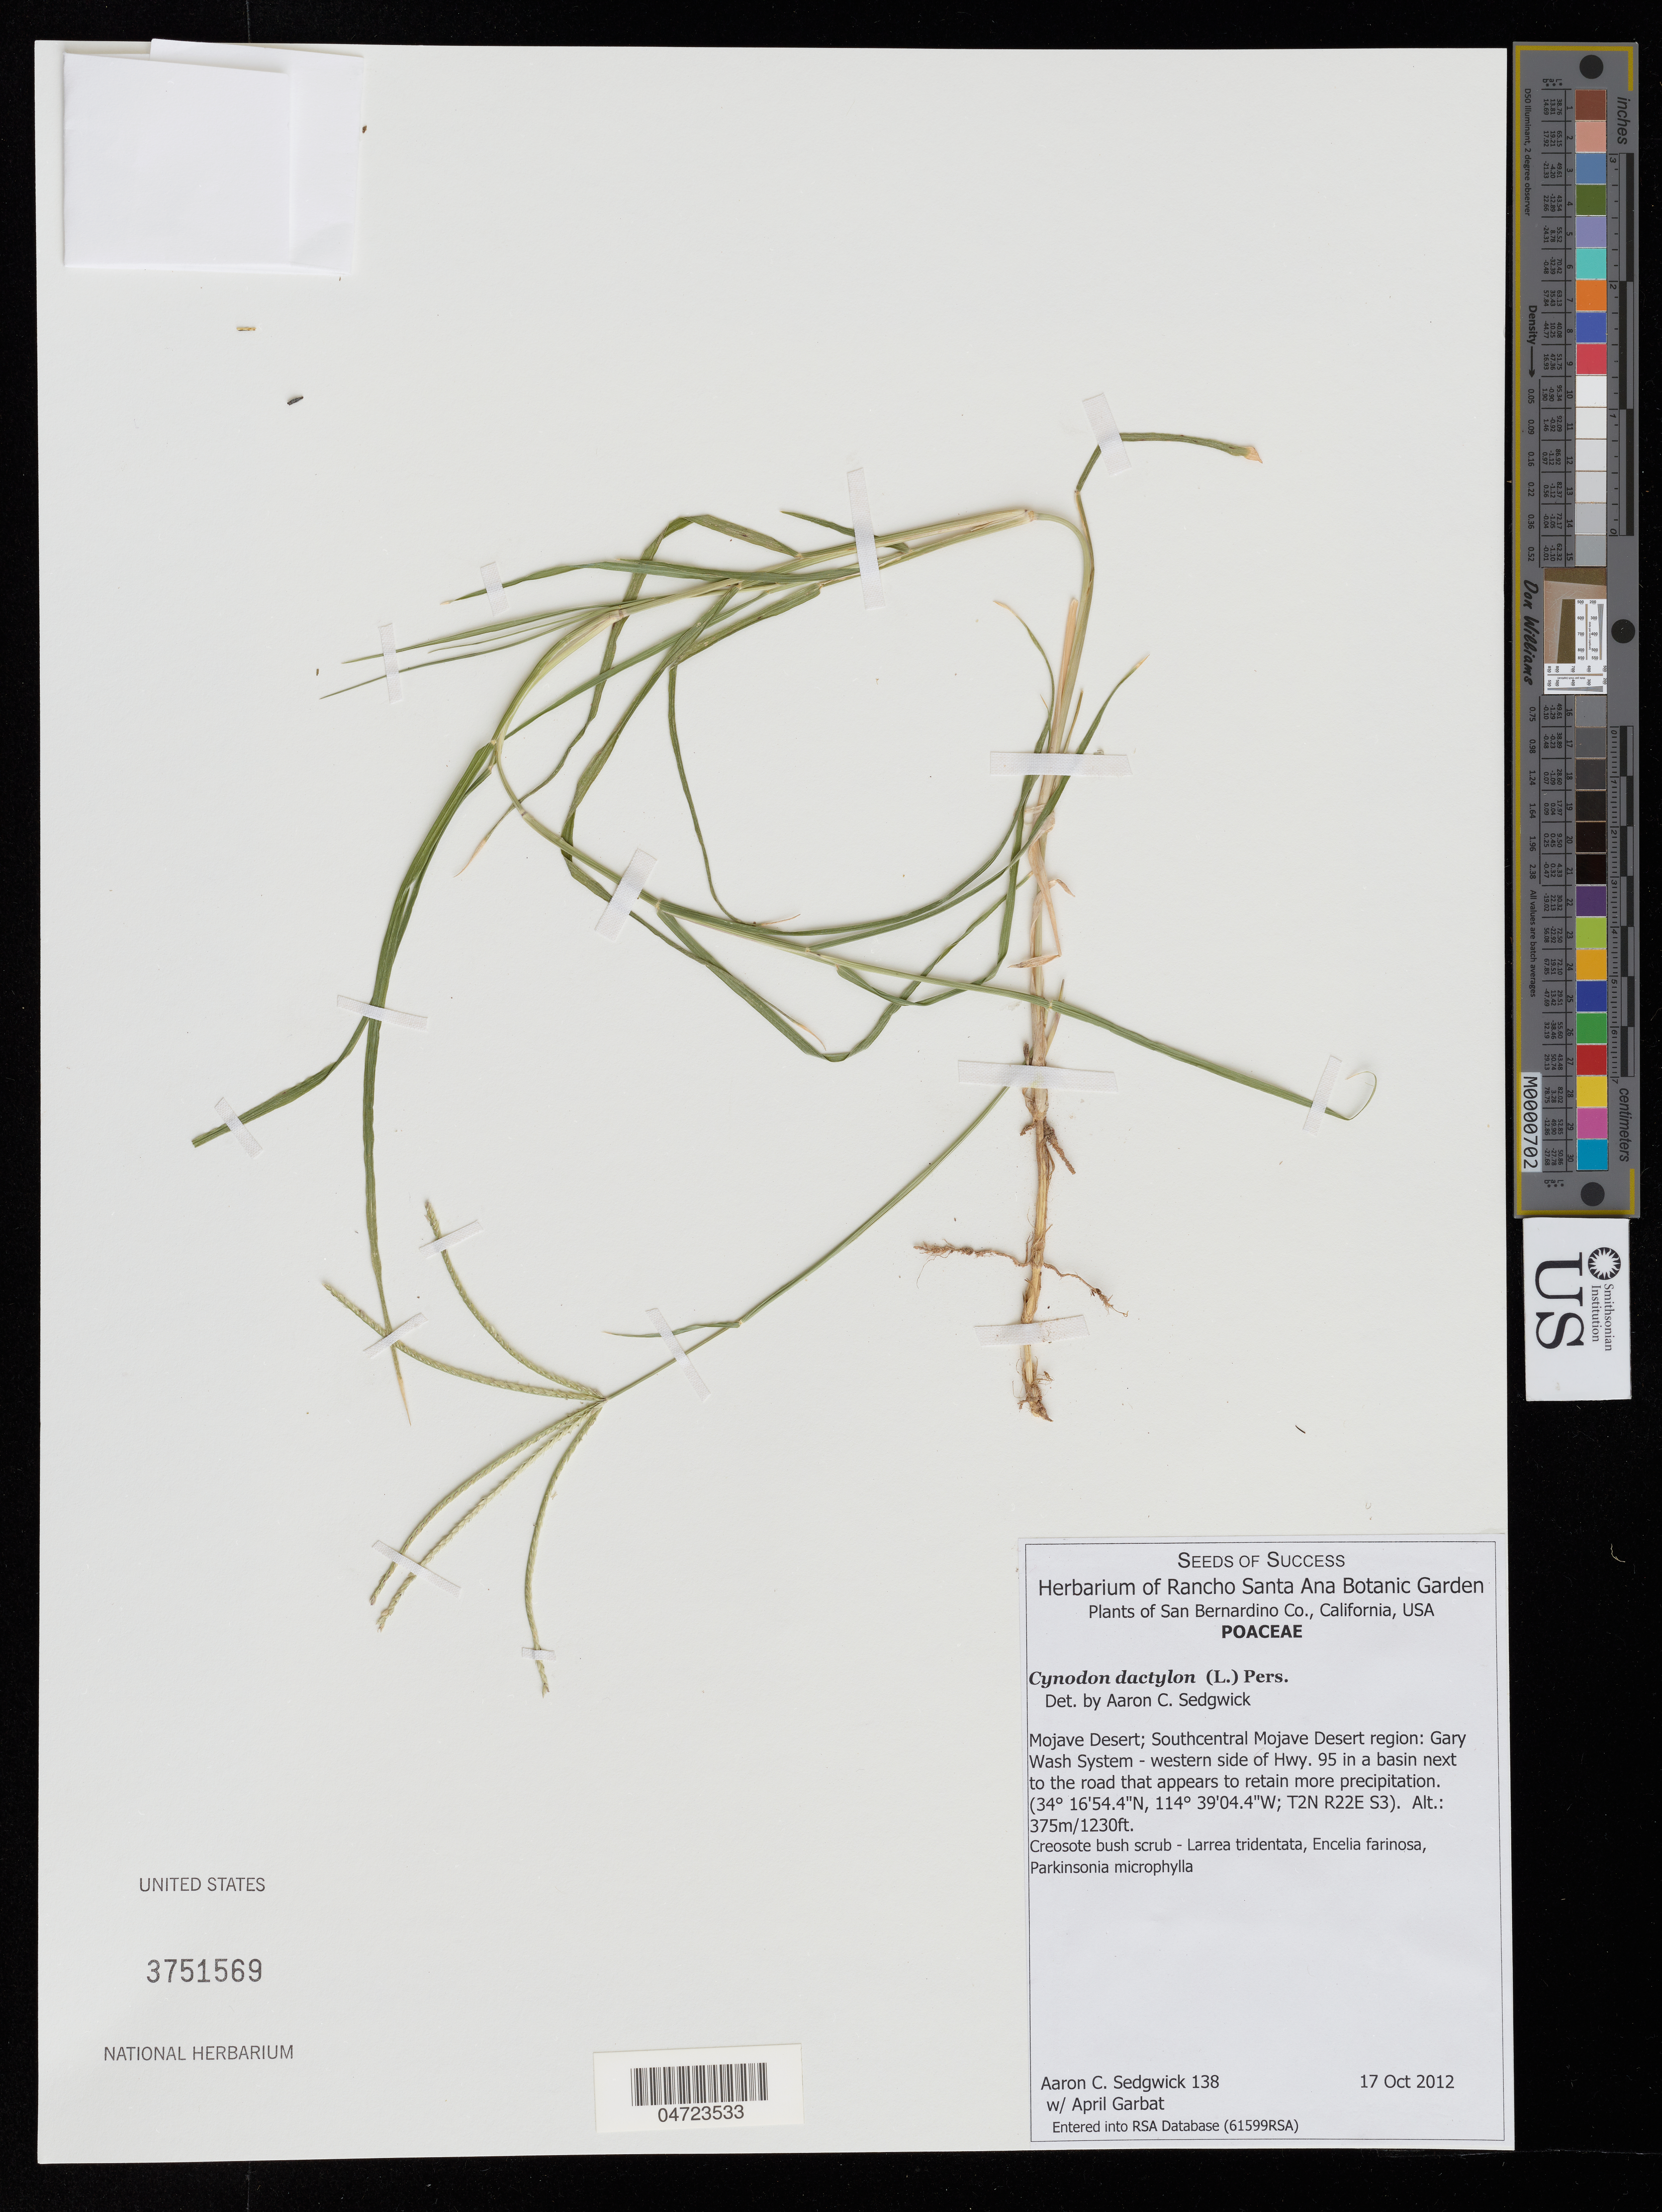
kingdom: Plantae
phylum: Tracheophyta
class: Liliopsida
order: Poales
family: Poaceae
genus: Cynodon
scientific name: Cynodon dactylon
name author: (L.) Pers.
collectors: A. Sedgwick & A. Garbat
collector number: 138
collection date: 2012-10-17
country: United States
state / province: California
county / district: San Bernardino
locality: San Bernardino Co. Mojave Desert; Southcentral Mojave Desert region: Gary Wash System - western side of Hwy. 95 in a basin next to the road that appears to retain more precipitation. T2N R22E S3.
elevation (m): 375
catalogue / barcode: US 3751569